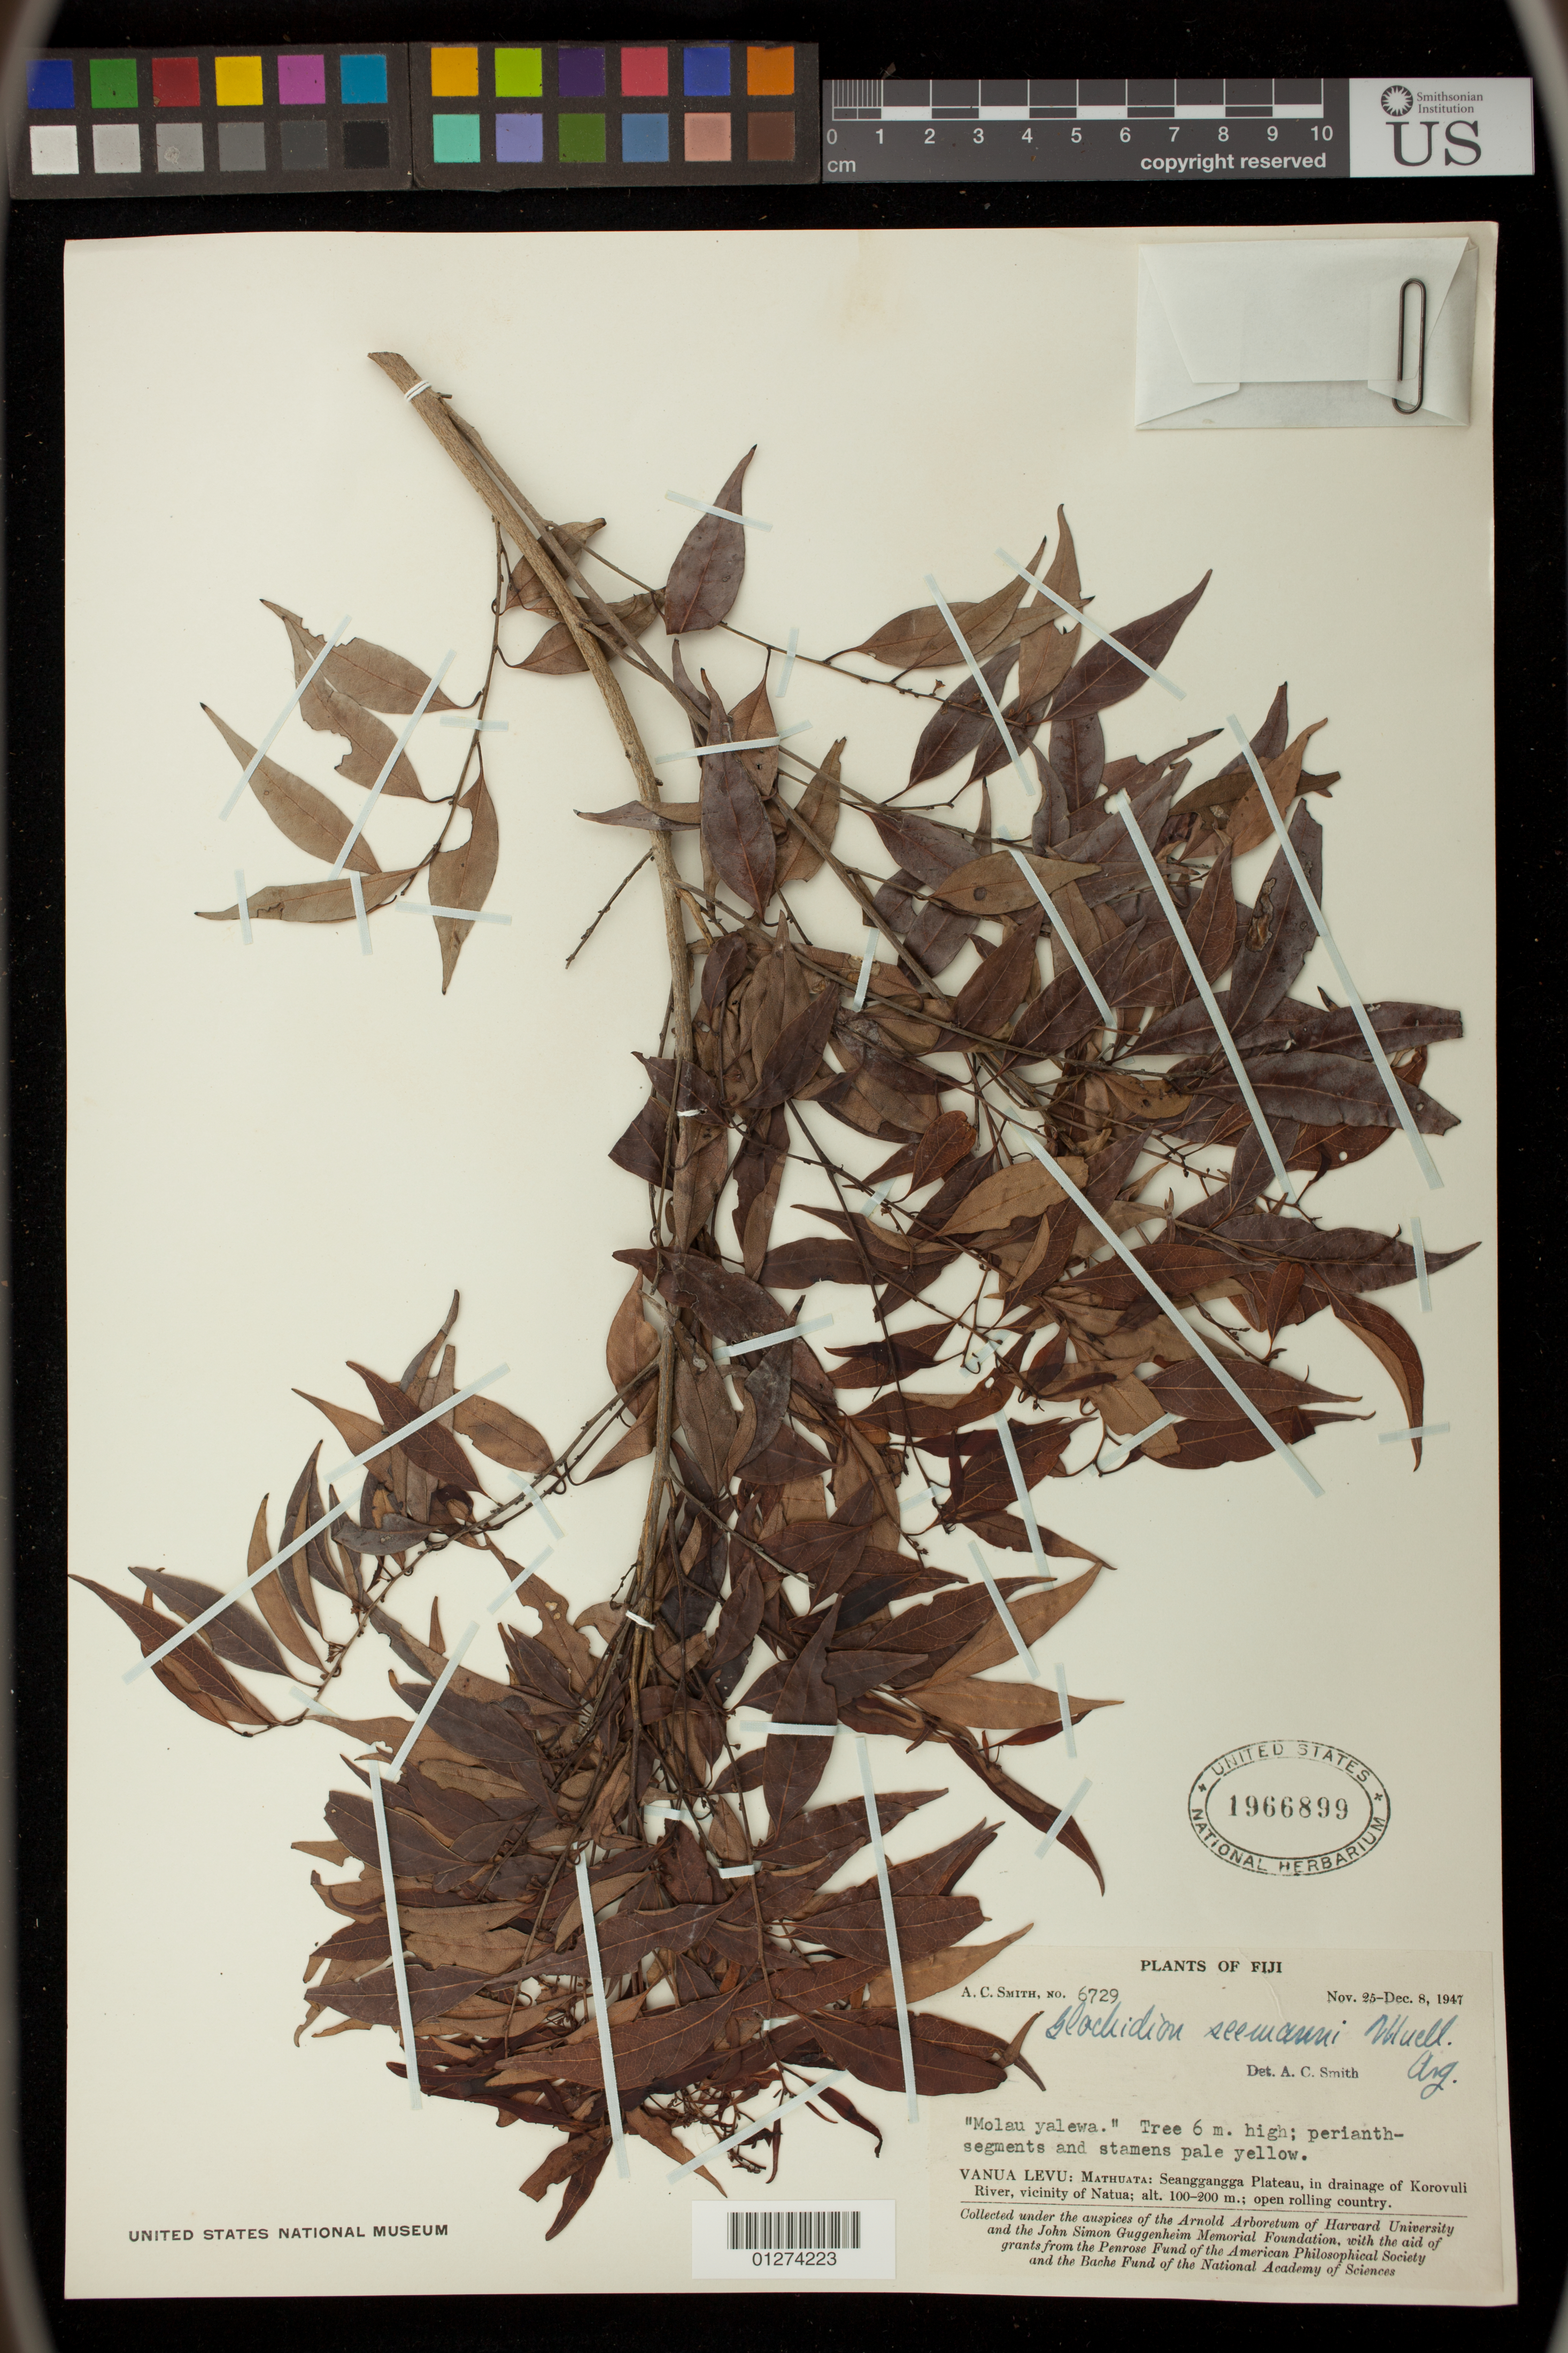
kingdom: Plantae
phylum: Tracheophyta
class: Magnoliopsida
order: Malpighiales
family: Phyllanthaceae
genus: Phyllanthus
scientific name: Phyllanthus seemannii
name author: (Müll. Arg.) Müll. Arg.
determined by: Wagner, W. L., (BOT), Smithsonian Institution - National Museum of Natural History (UNITED STATES)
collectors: A. C. Smith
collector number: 6729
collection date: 1947-11-25/1947-12-08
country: Fiji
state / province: Northern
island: Vanua Levu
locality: Mathuata: Seanggangga Plateau, in drainage of Korovuli river, vicinity of Natua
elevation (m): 100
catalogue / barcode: US 1966899